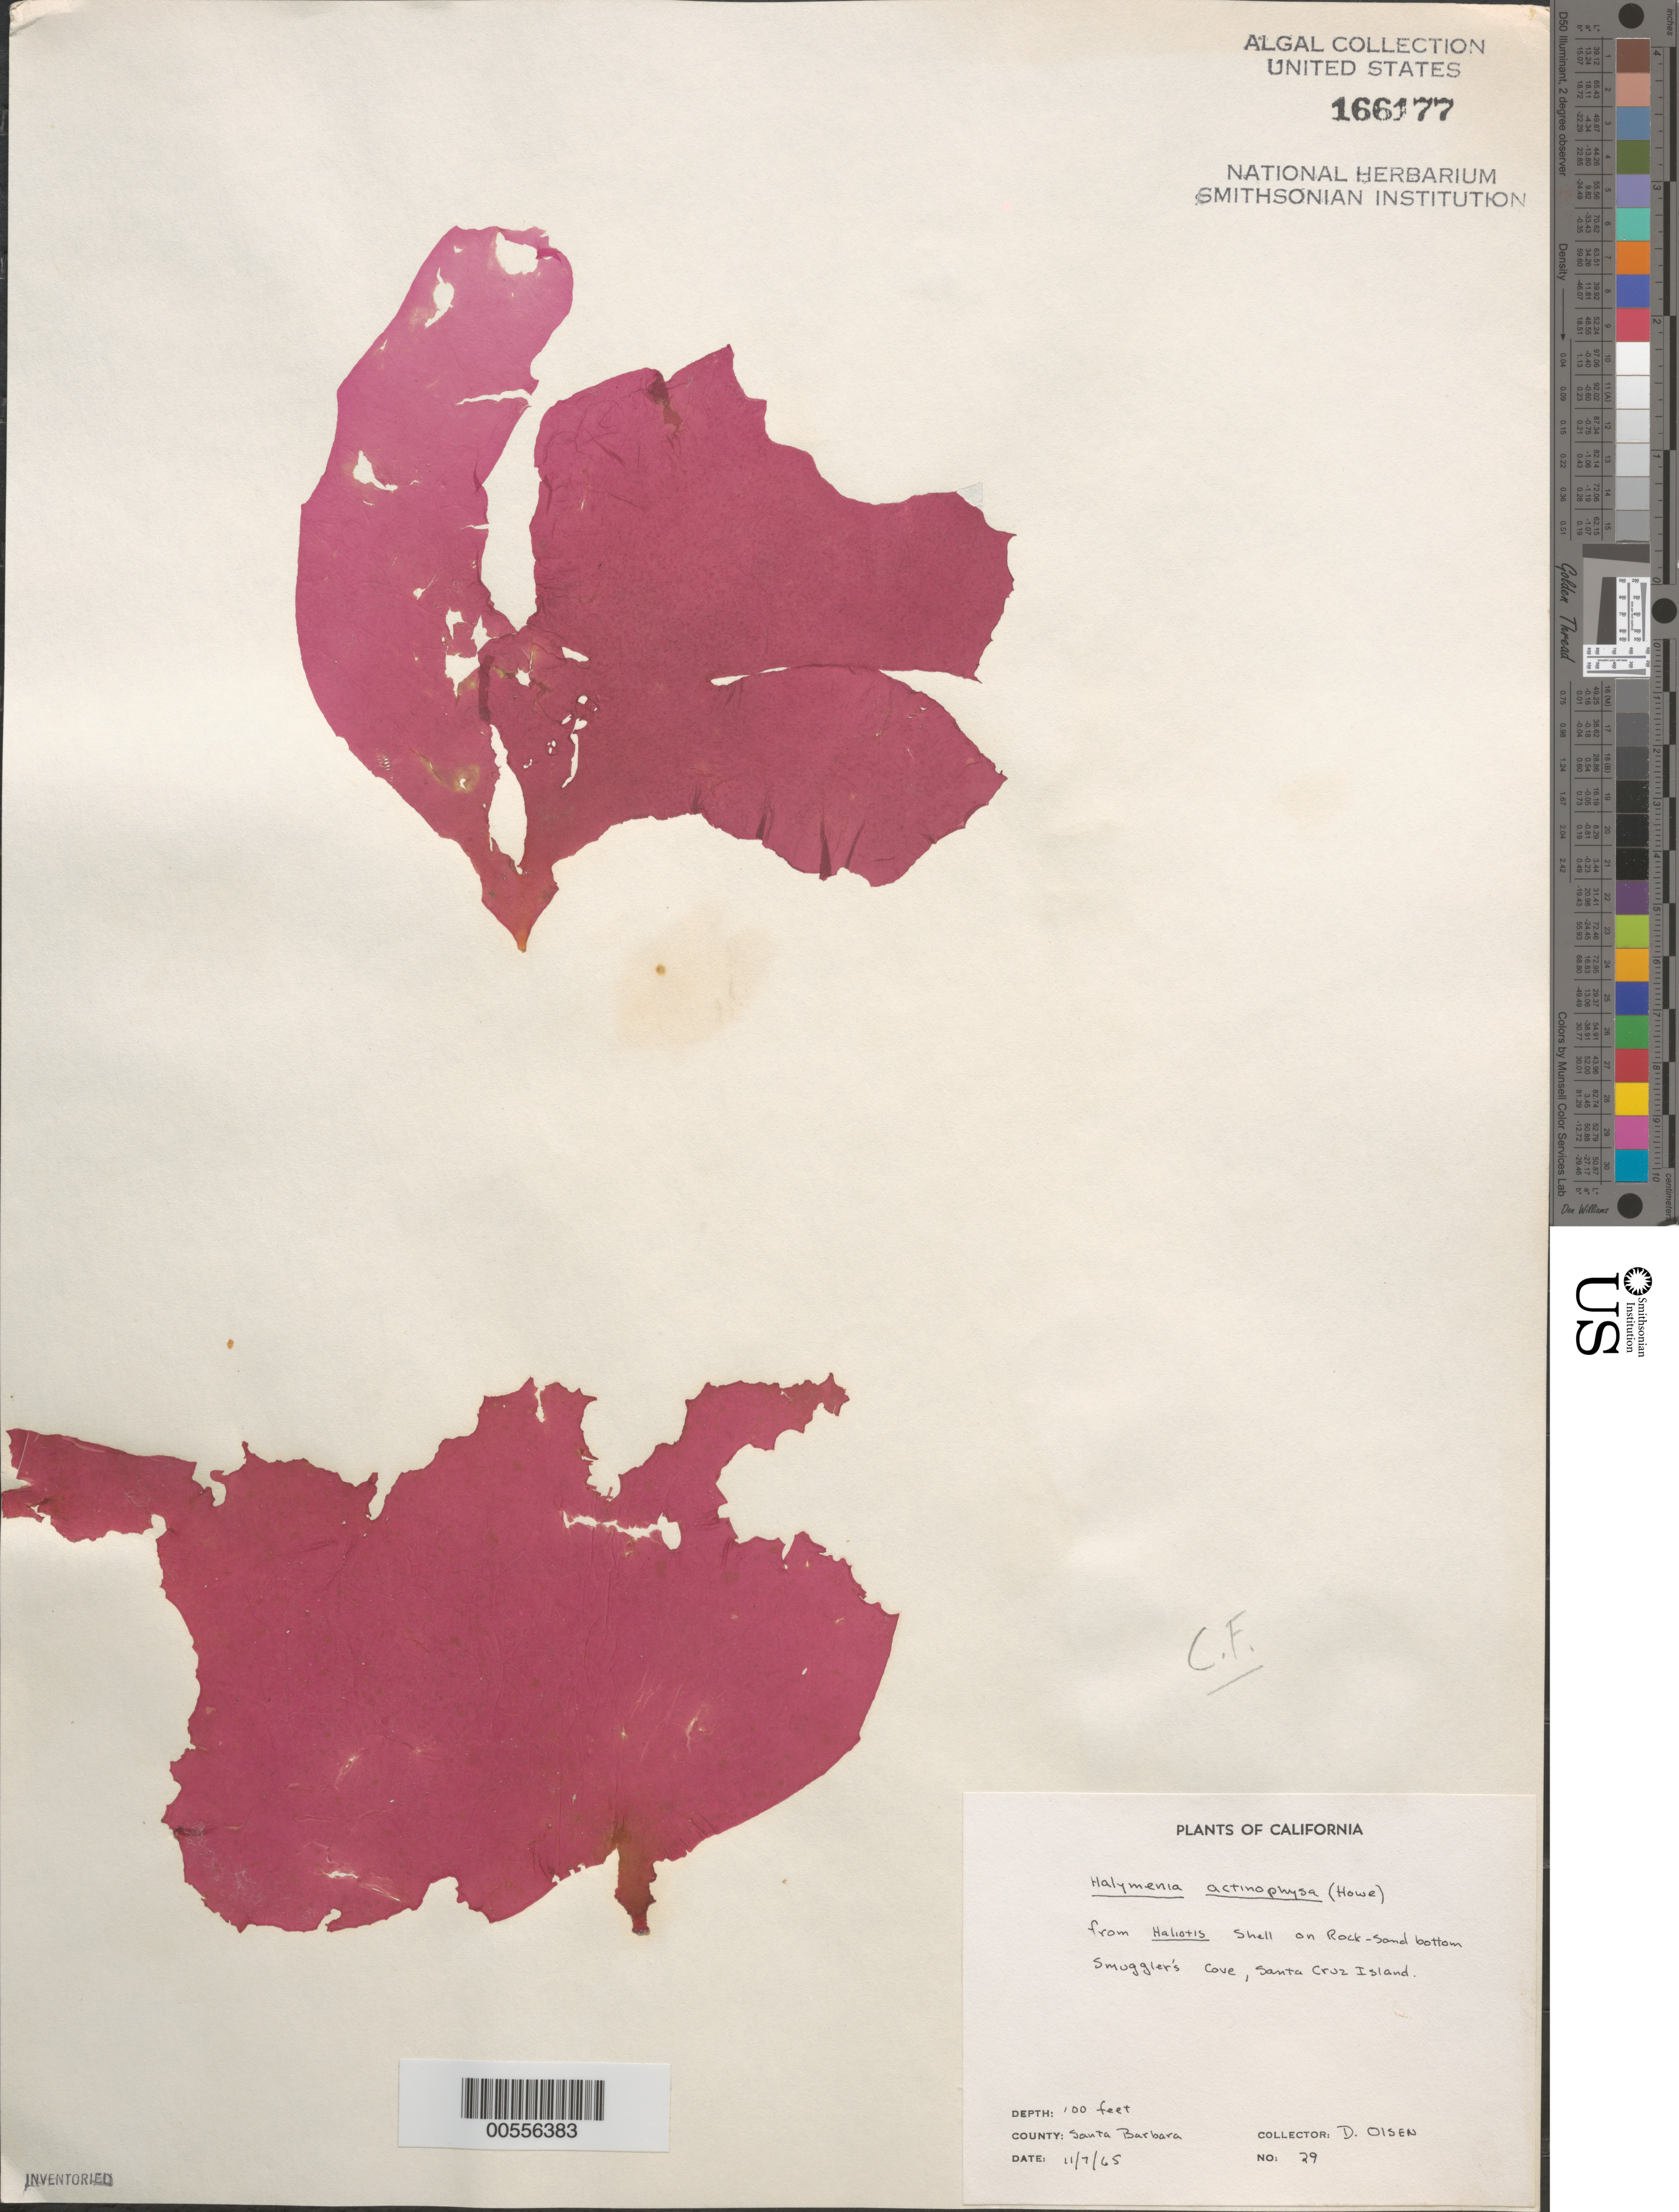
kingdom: Plantae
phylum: Rhodophyta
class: Florideophyceae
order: Halymeniales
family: Halymeniaceae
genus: Halymenia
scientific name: Halymenia actinophysa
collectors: D. Olsen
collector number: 29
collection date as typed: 07 Nov 1965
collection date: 1965-11-07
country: United States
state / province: California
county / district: Santa Barbara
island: Santa Cruz Island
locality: Smuggler's Cove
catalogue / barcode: US 166177